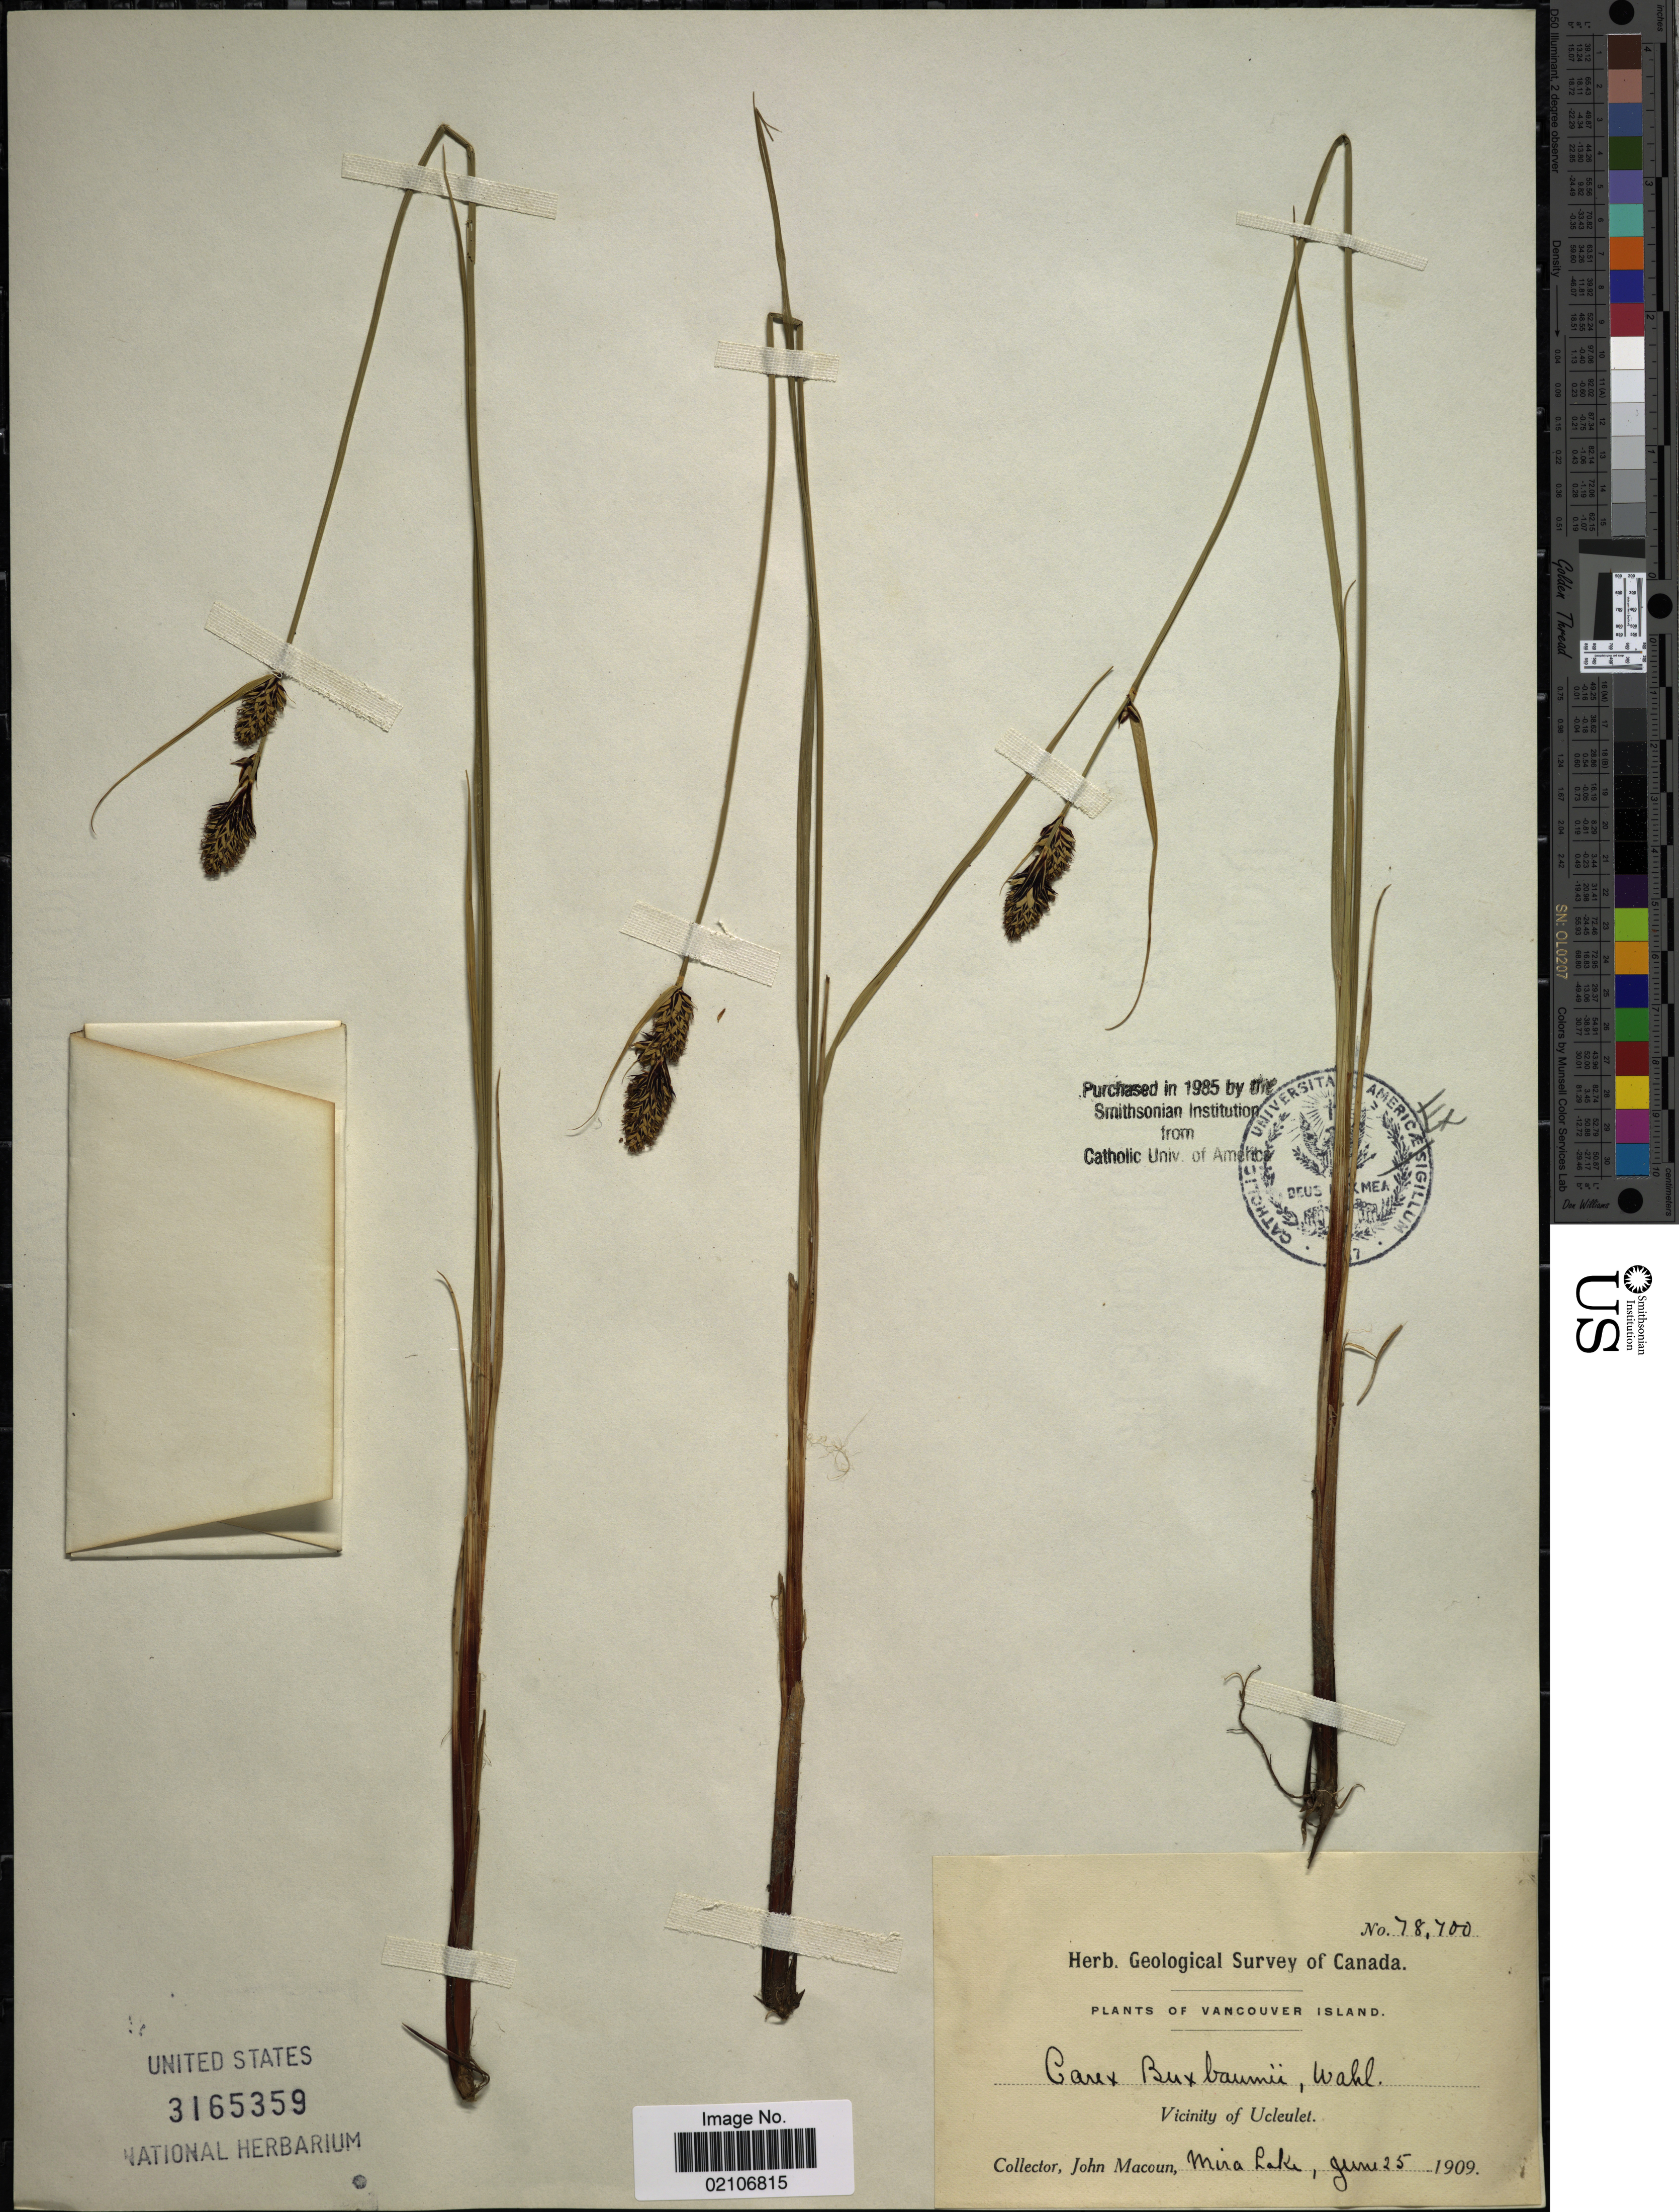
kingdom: Plantae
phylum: Tracheophyta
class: Liliopsida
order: Poales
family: Cyperaceae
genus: Carex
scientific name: Carex buxbaumii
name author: Wahlenb.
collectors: J. Macoun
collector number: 78700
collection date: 1909-06-25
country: Canada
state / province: British Columbia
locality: Vancouver Island.Vicinity of Ucleulet. Mira Lake.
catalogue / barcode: US 3165359